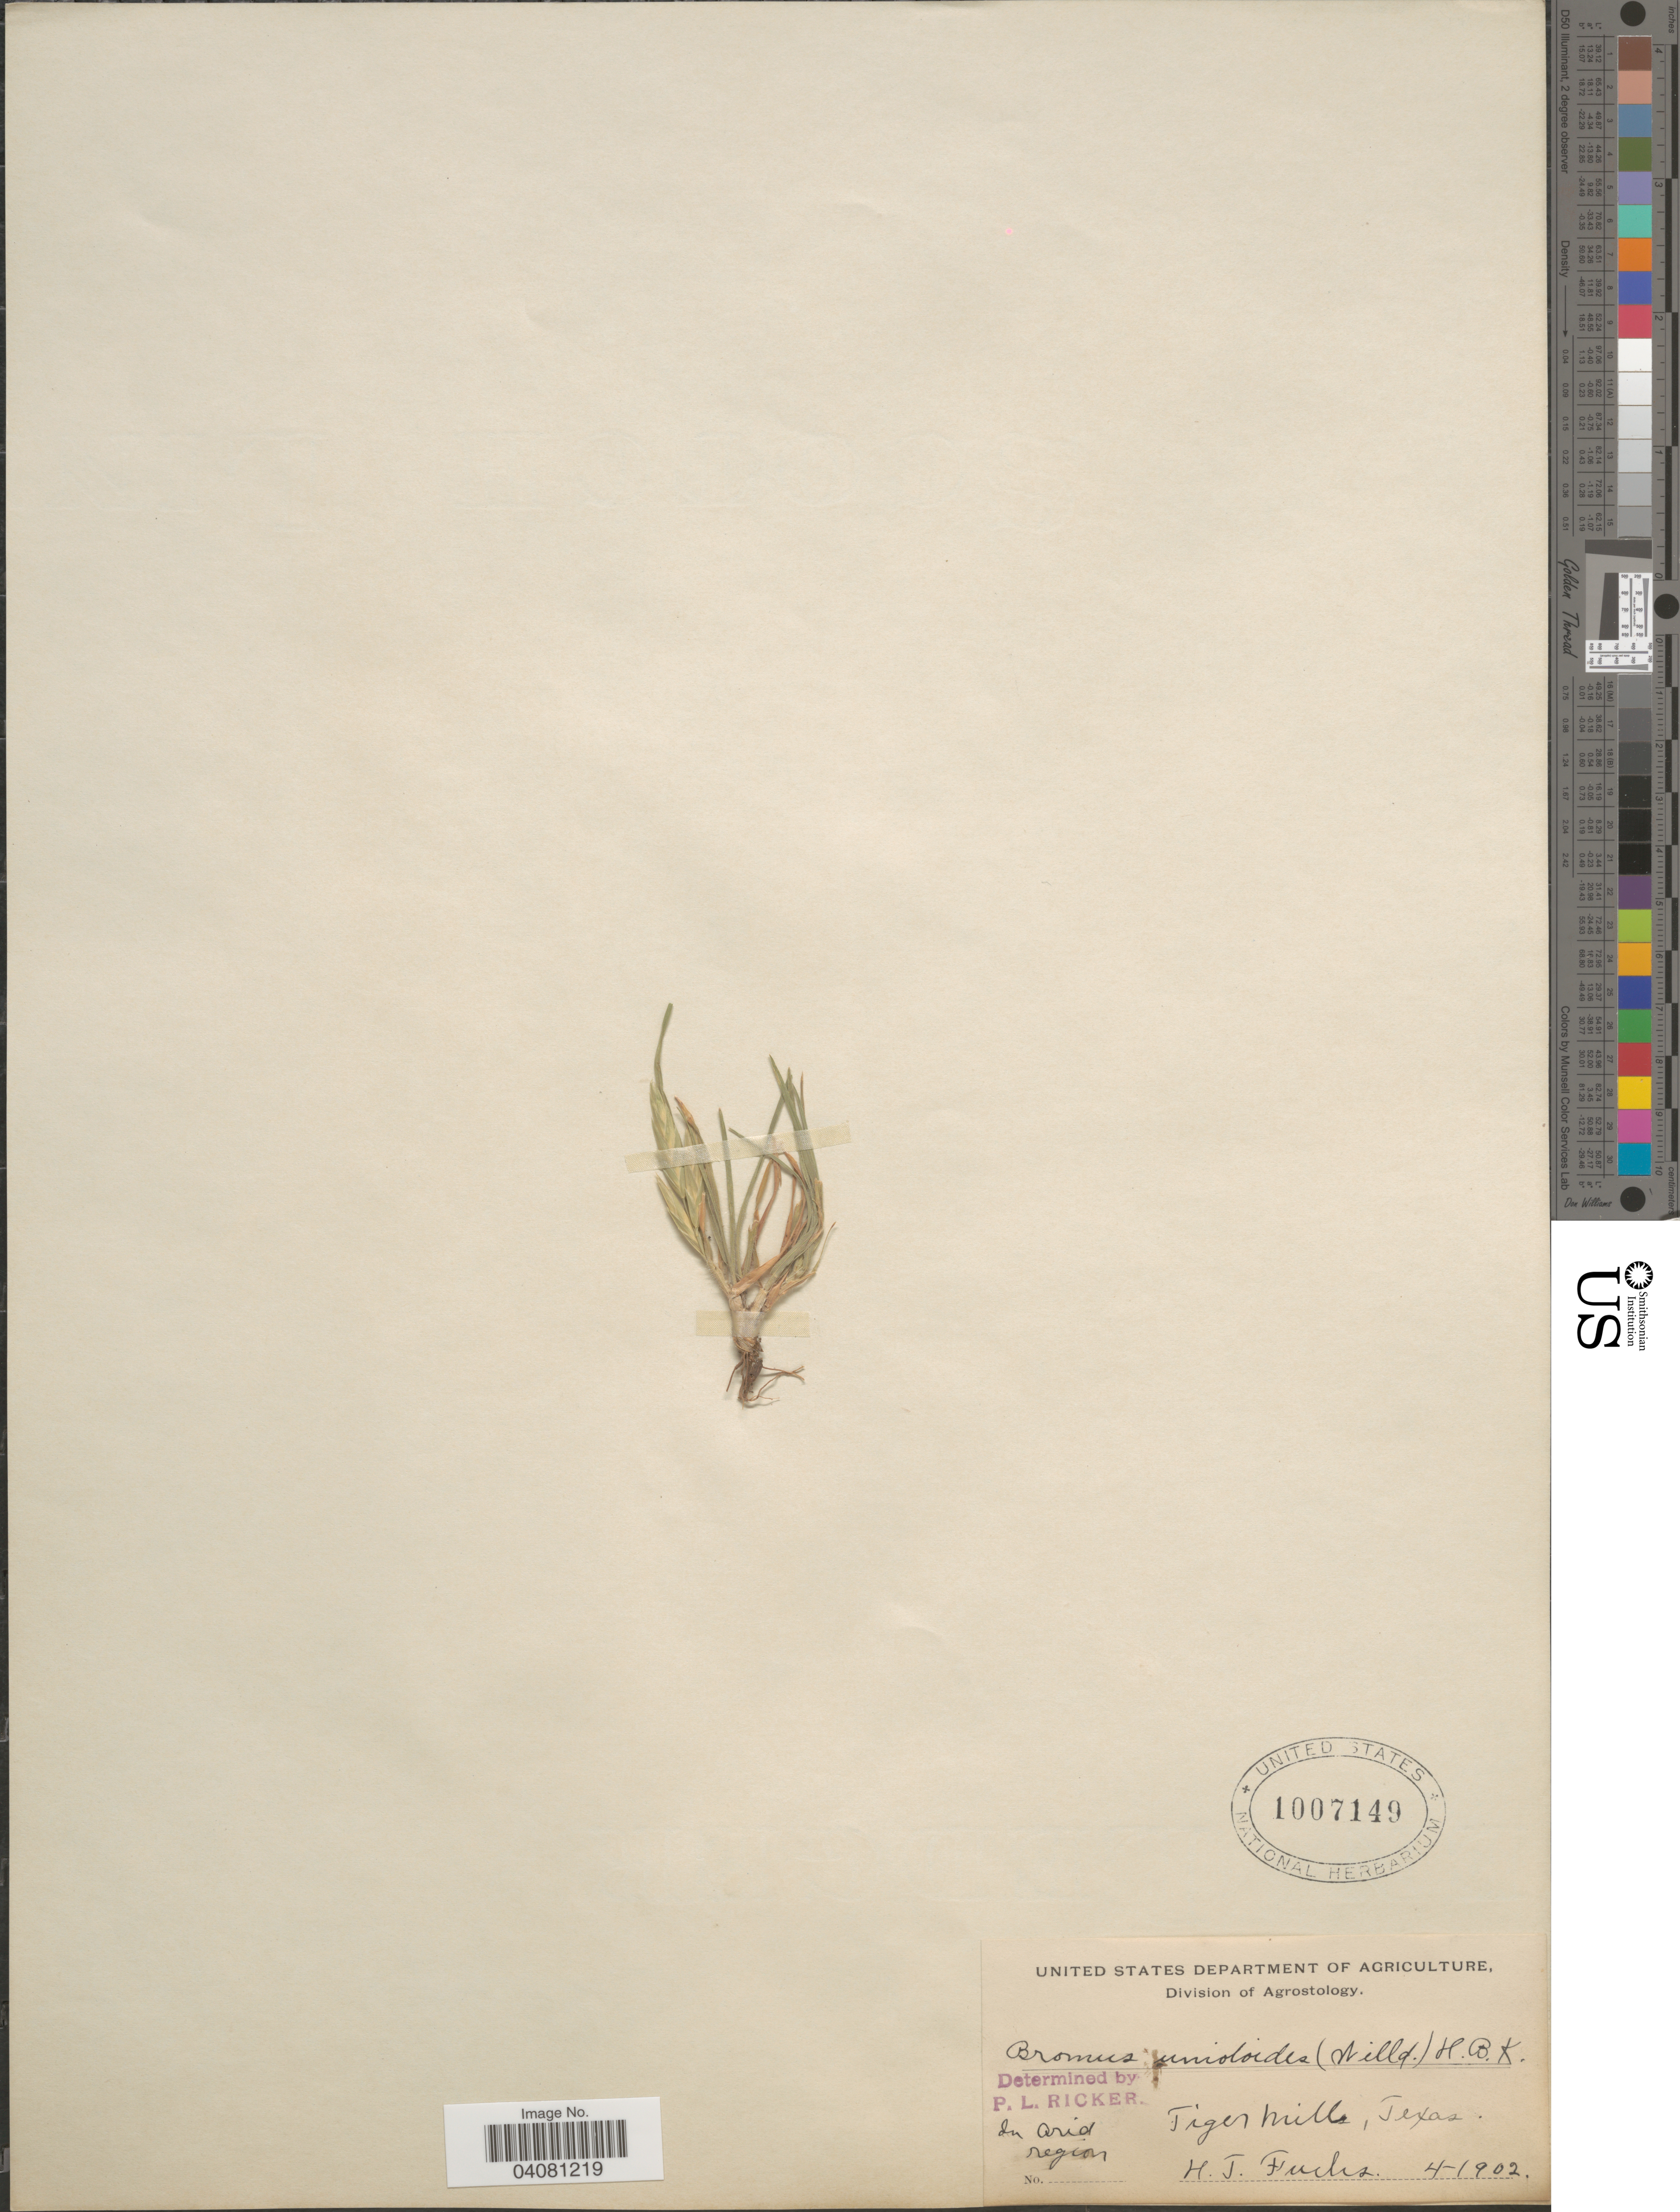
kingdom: Plantae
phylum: Tracheophyta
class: Liliopsida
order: Poales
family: Poaceae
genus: Bromus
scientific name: Bromus catharticus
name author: Vahl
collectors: H. Fuchs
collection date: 1902-04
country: United States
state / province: Texas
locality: In arid region. Tiger Mills.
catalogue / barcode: US 1007149